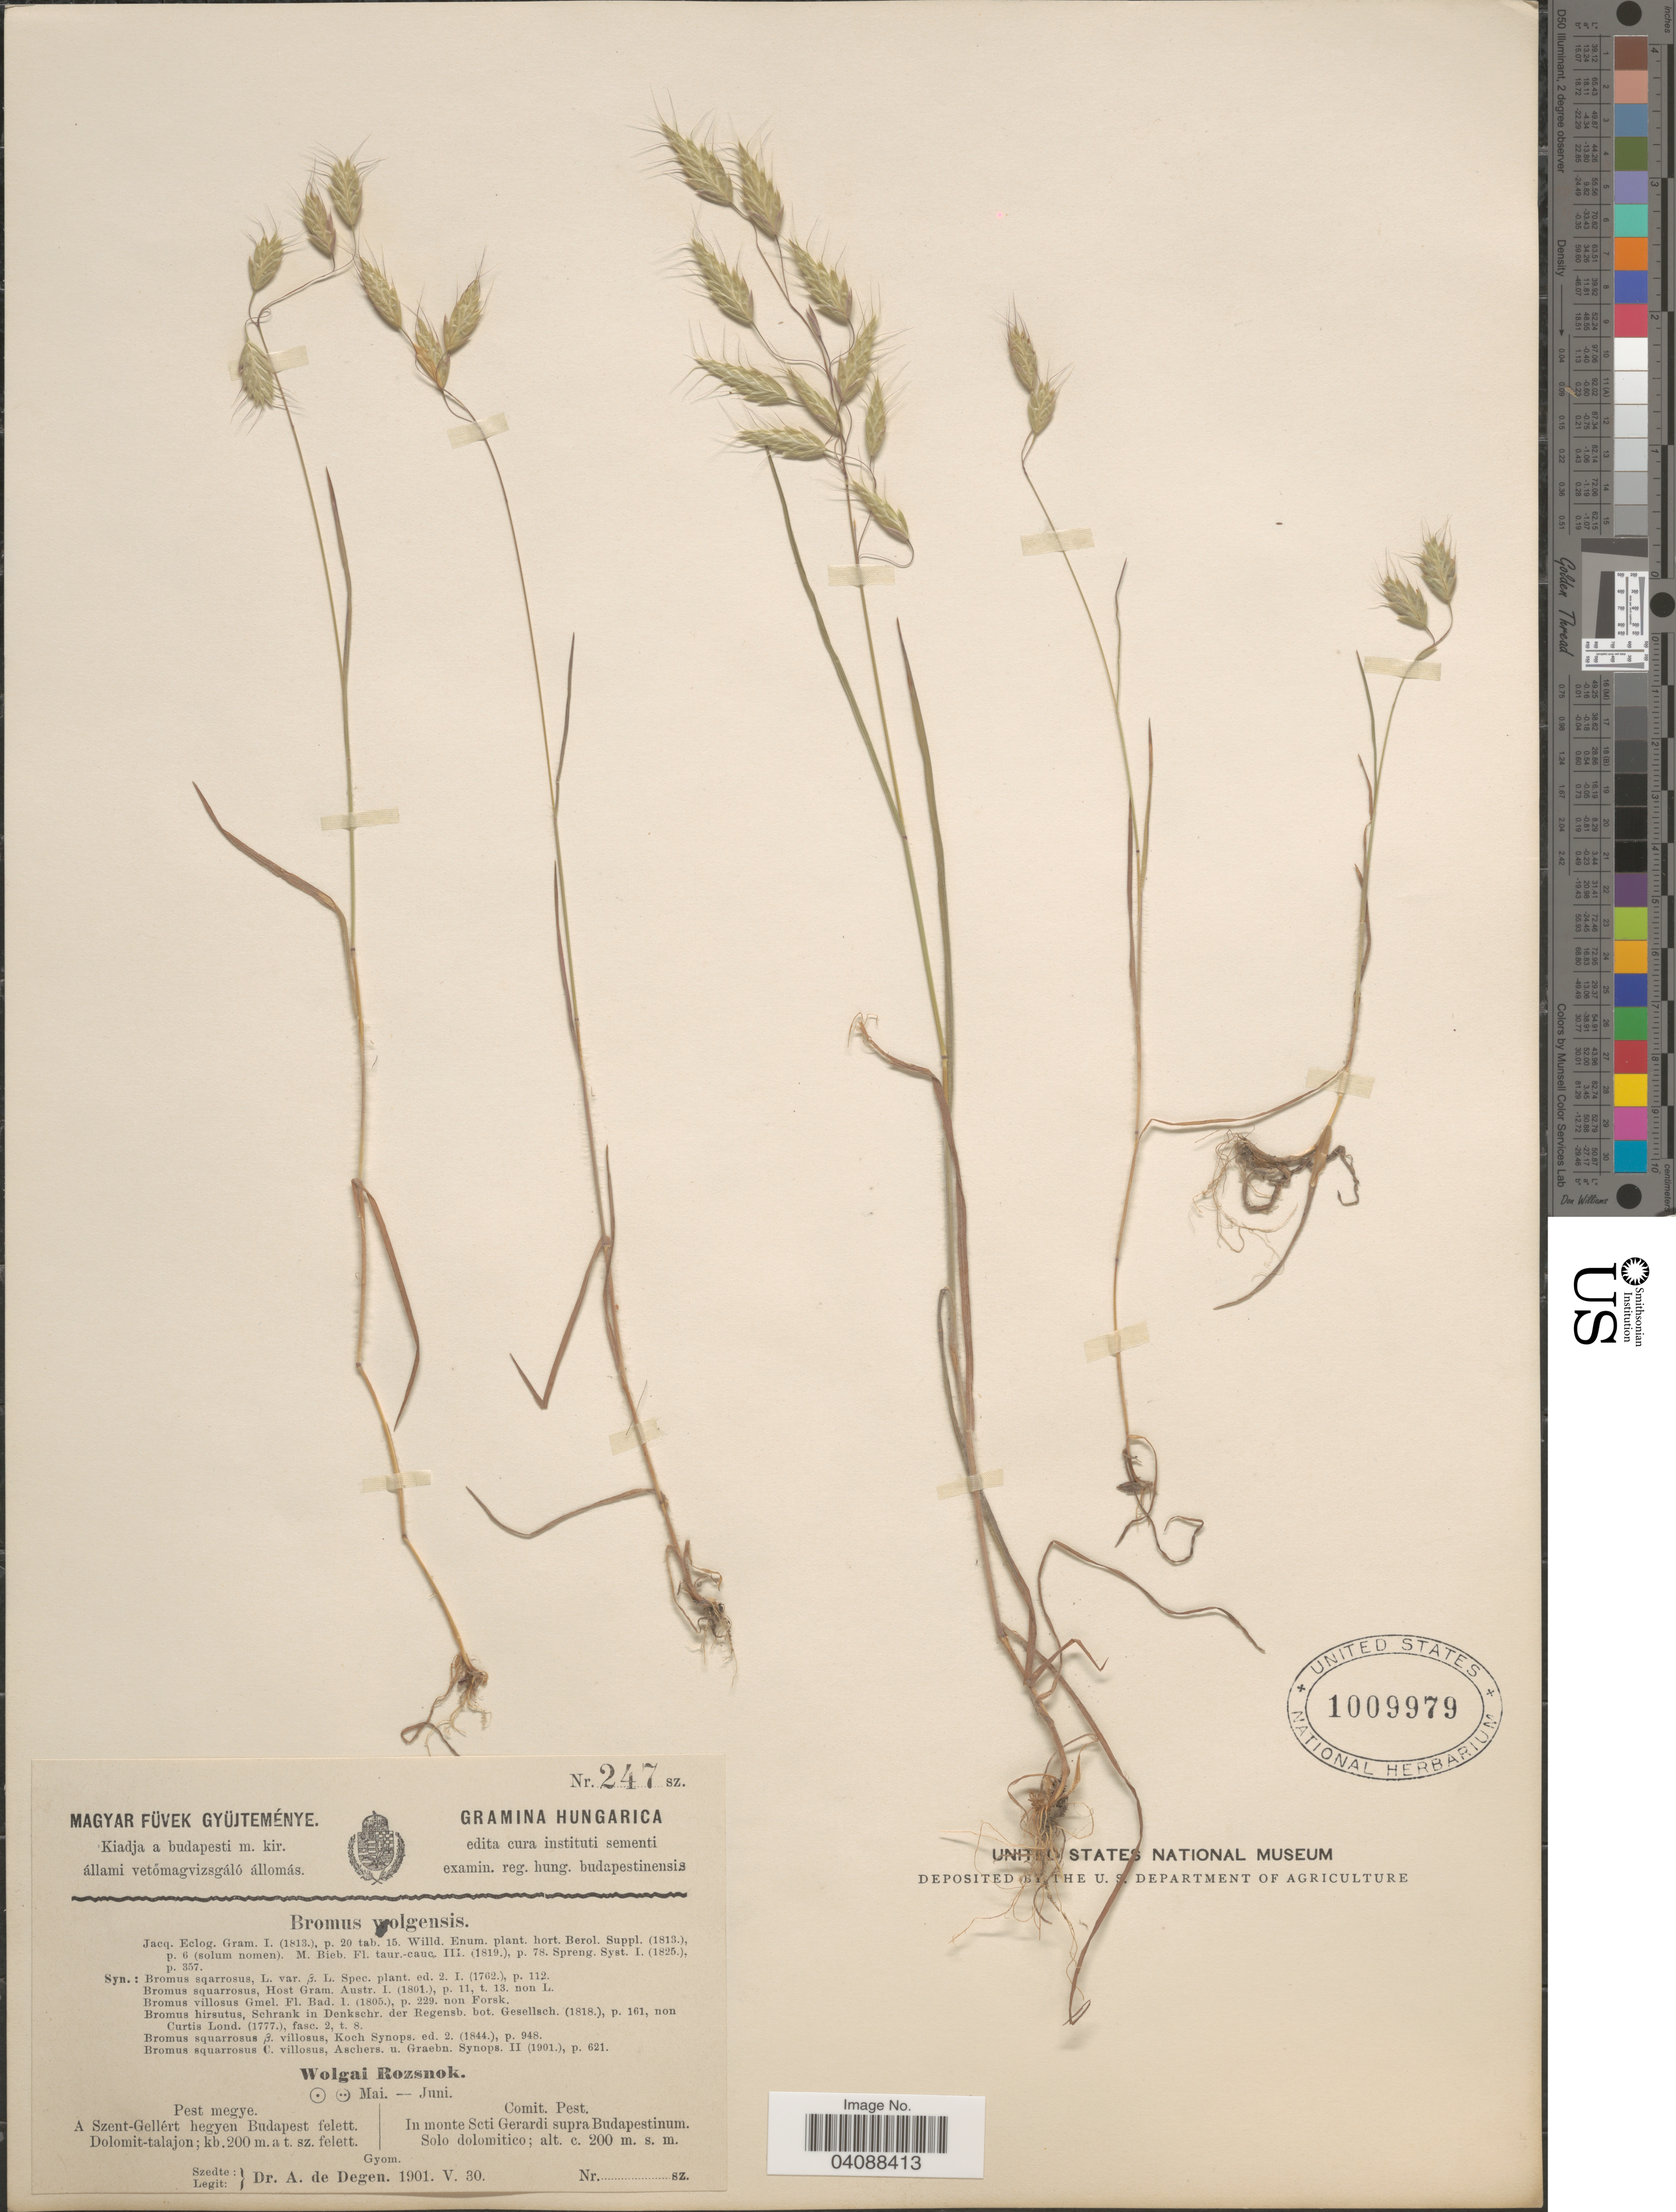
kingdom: Plantae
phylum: Tracheophyta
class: Liliopsida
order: Poales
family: Poaceae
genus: Bromus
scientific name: Bromus squarrosus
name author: L.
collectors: A. Degen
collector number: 247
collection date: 1901-05-30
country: Hungary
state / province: Pest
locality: Comit. Pest. In monte Scti Gerardi supra Budapestinum.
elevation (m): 200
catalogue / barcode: US 1009979